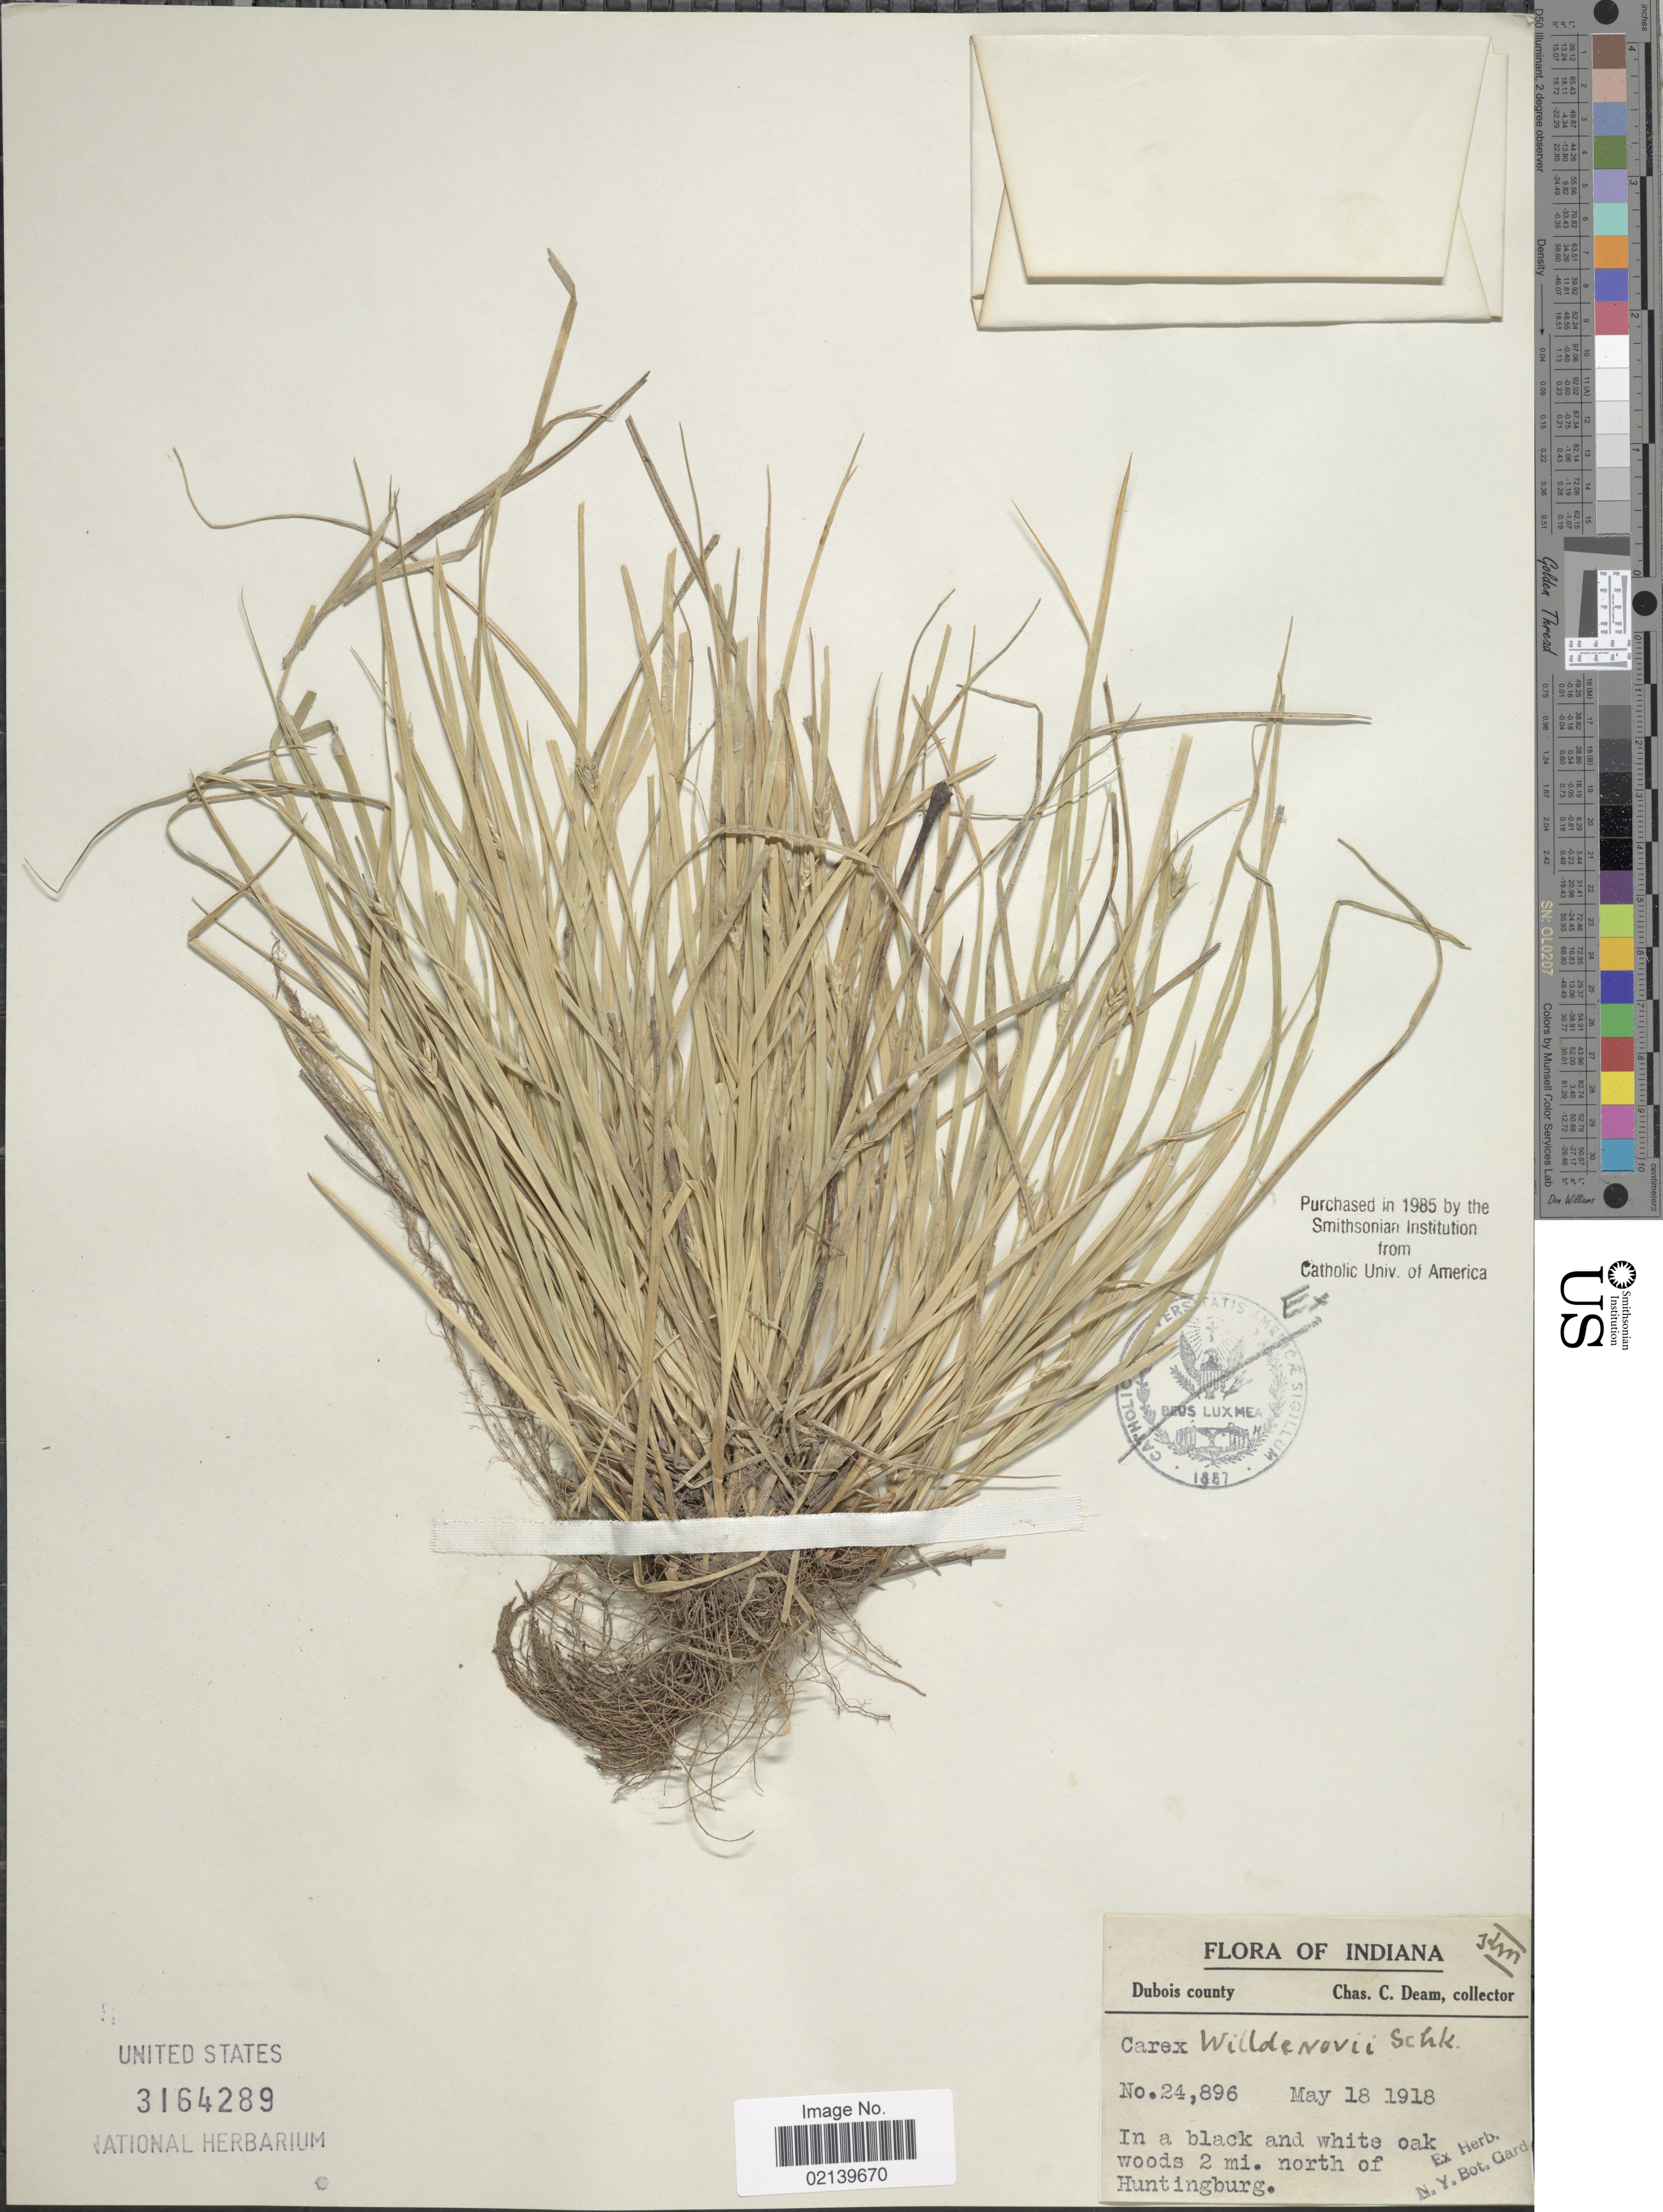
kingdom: Plantae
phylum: Tracheophyta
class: Liliopsida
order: Poales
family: Cyperaceae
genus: Carex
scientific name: Carex willdenowii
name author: Willd.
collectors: C. C. Deam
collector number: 24896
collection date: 1918-05-18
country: United States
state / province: Indiana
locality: In a black and white oak woods 2 mi. north of Huntingburg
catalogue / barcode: US 3164289